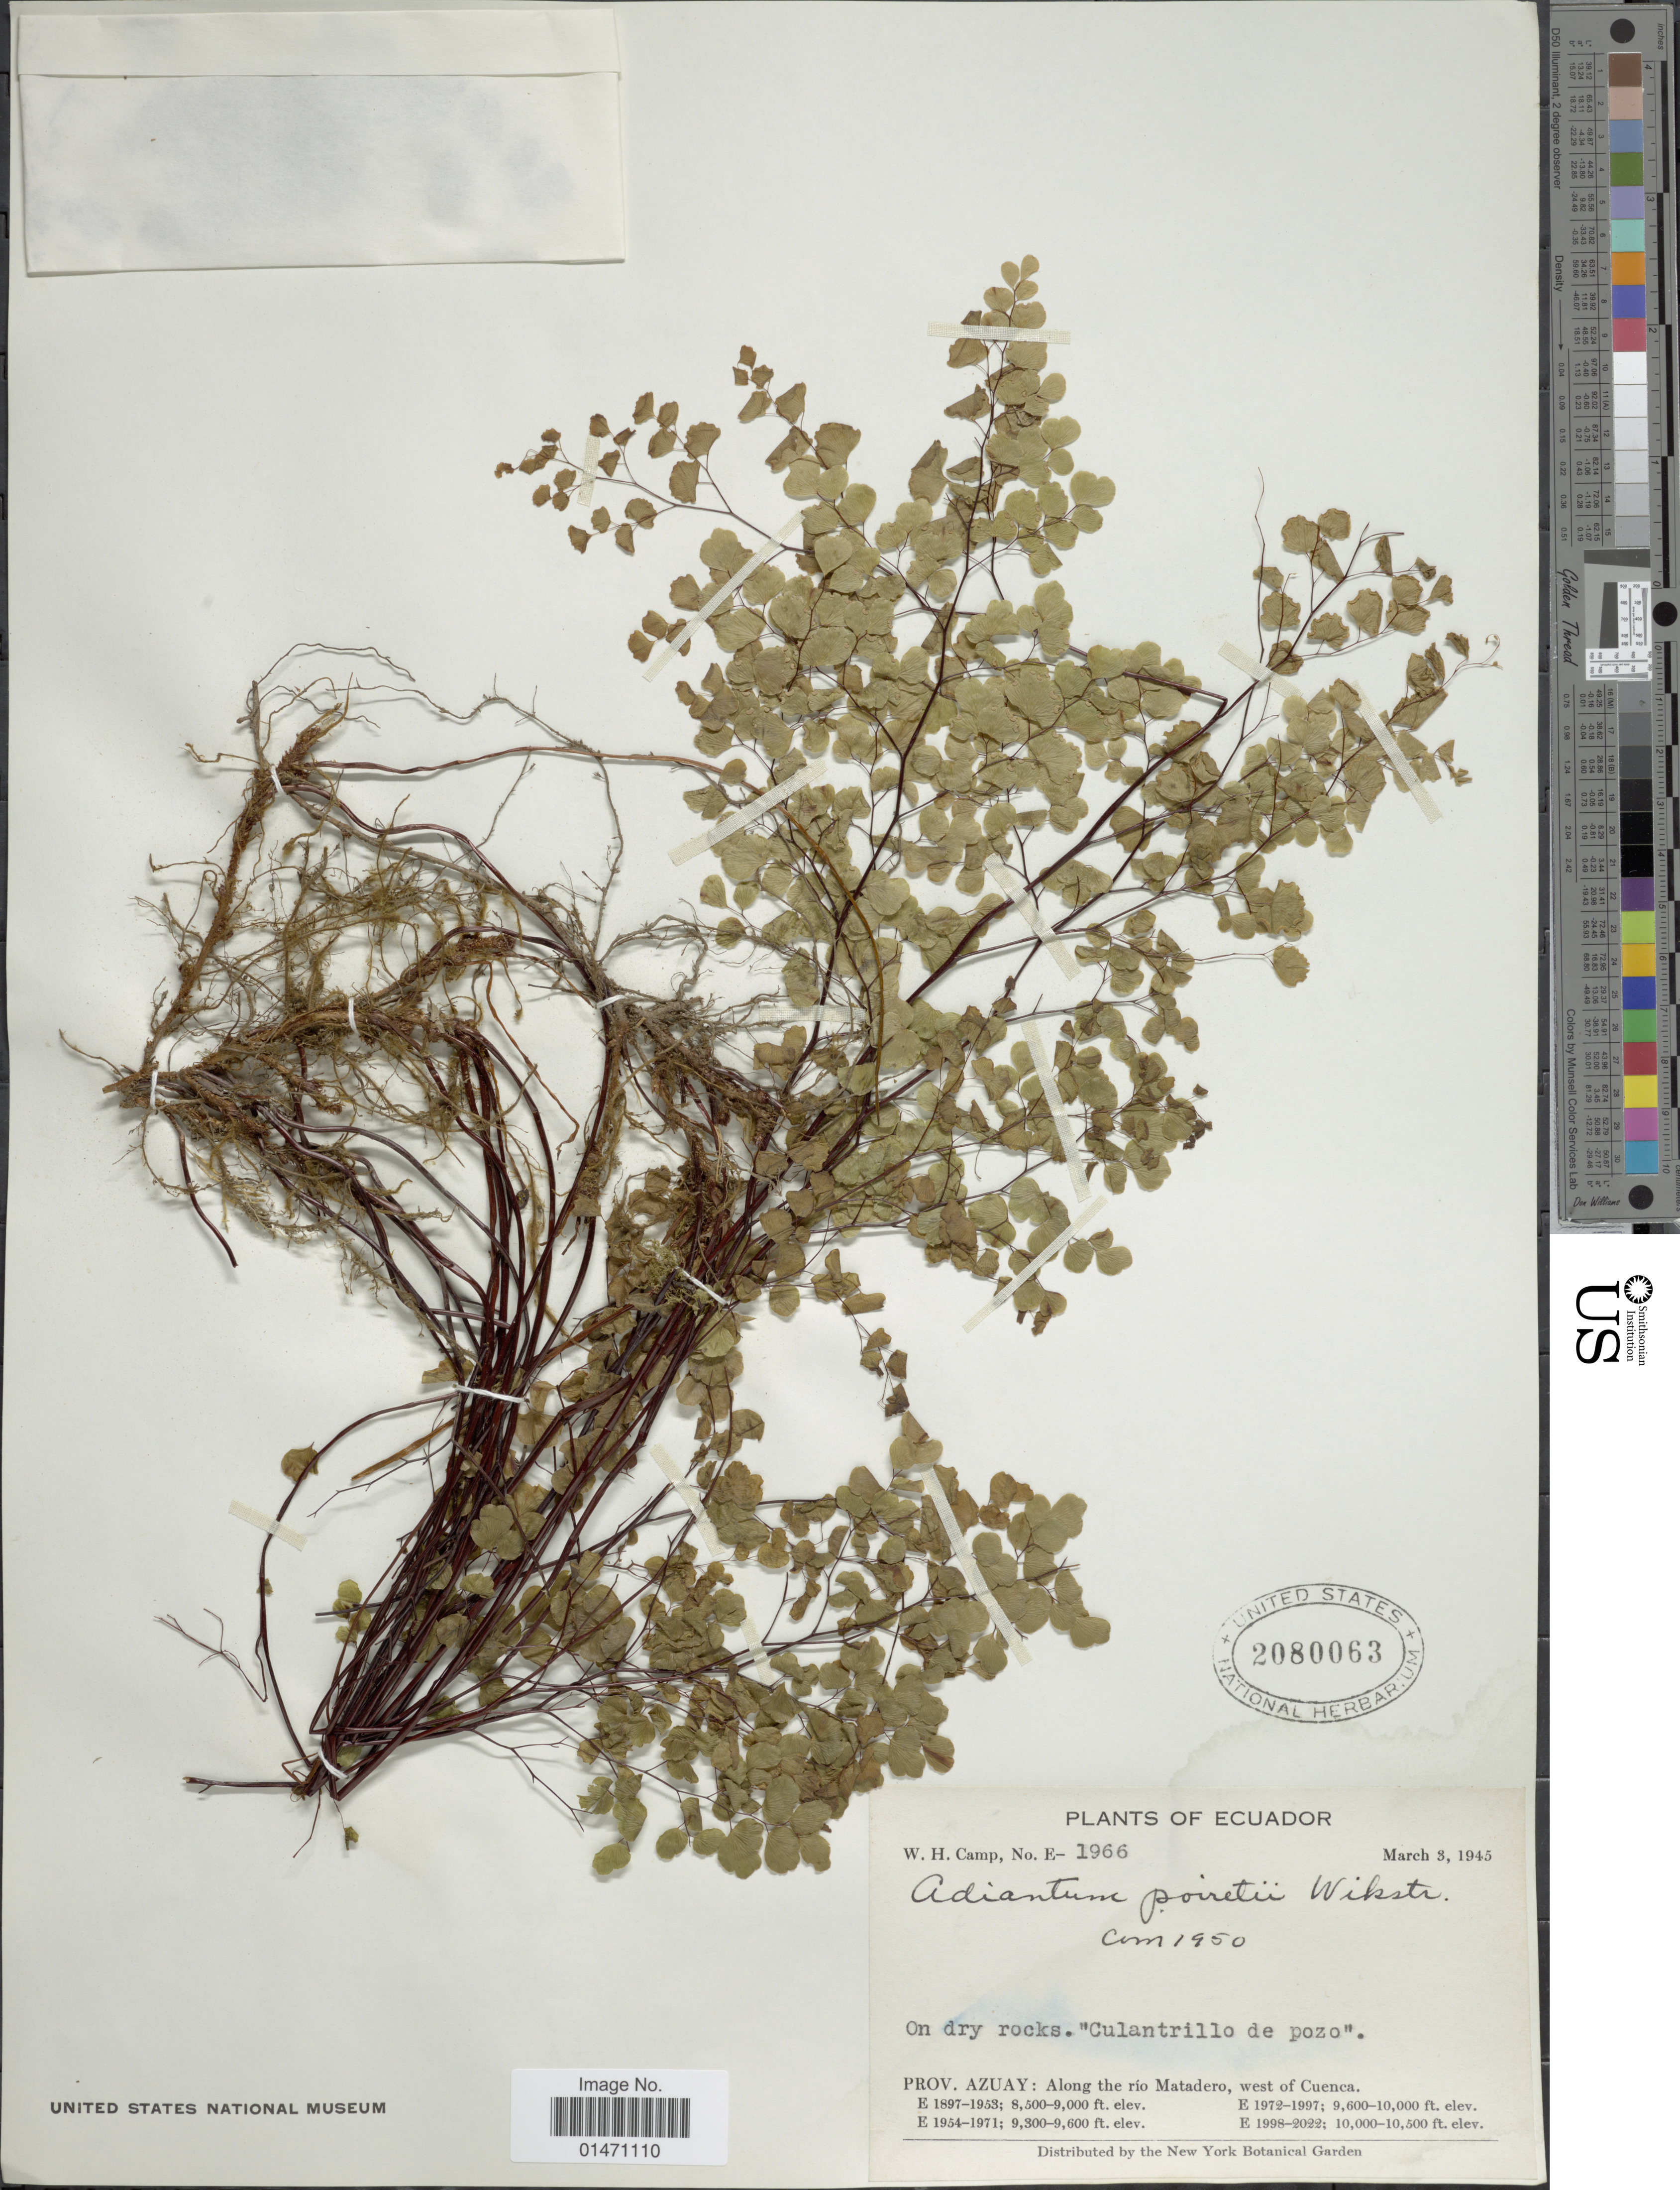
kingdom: Plantae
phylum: Tracheophyta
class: Polypodiopsida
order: Polypodiales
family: Pteridaceae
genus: Adiantum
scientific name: Adiantum poiretii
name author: Wikstr.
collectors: W. H. Camp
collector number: E-1966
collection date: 1945-03-03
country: Ecuador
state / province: Azuay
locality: Plants of Ecuador, Prov. Azuay: along the Rio Matadero, west of Cuenca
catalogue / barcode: US 2080063